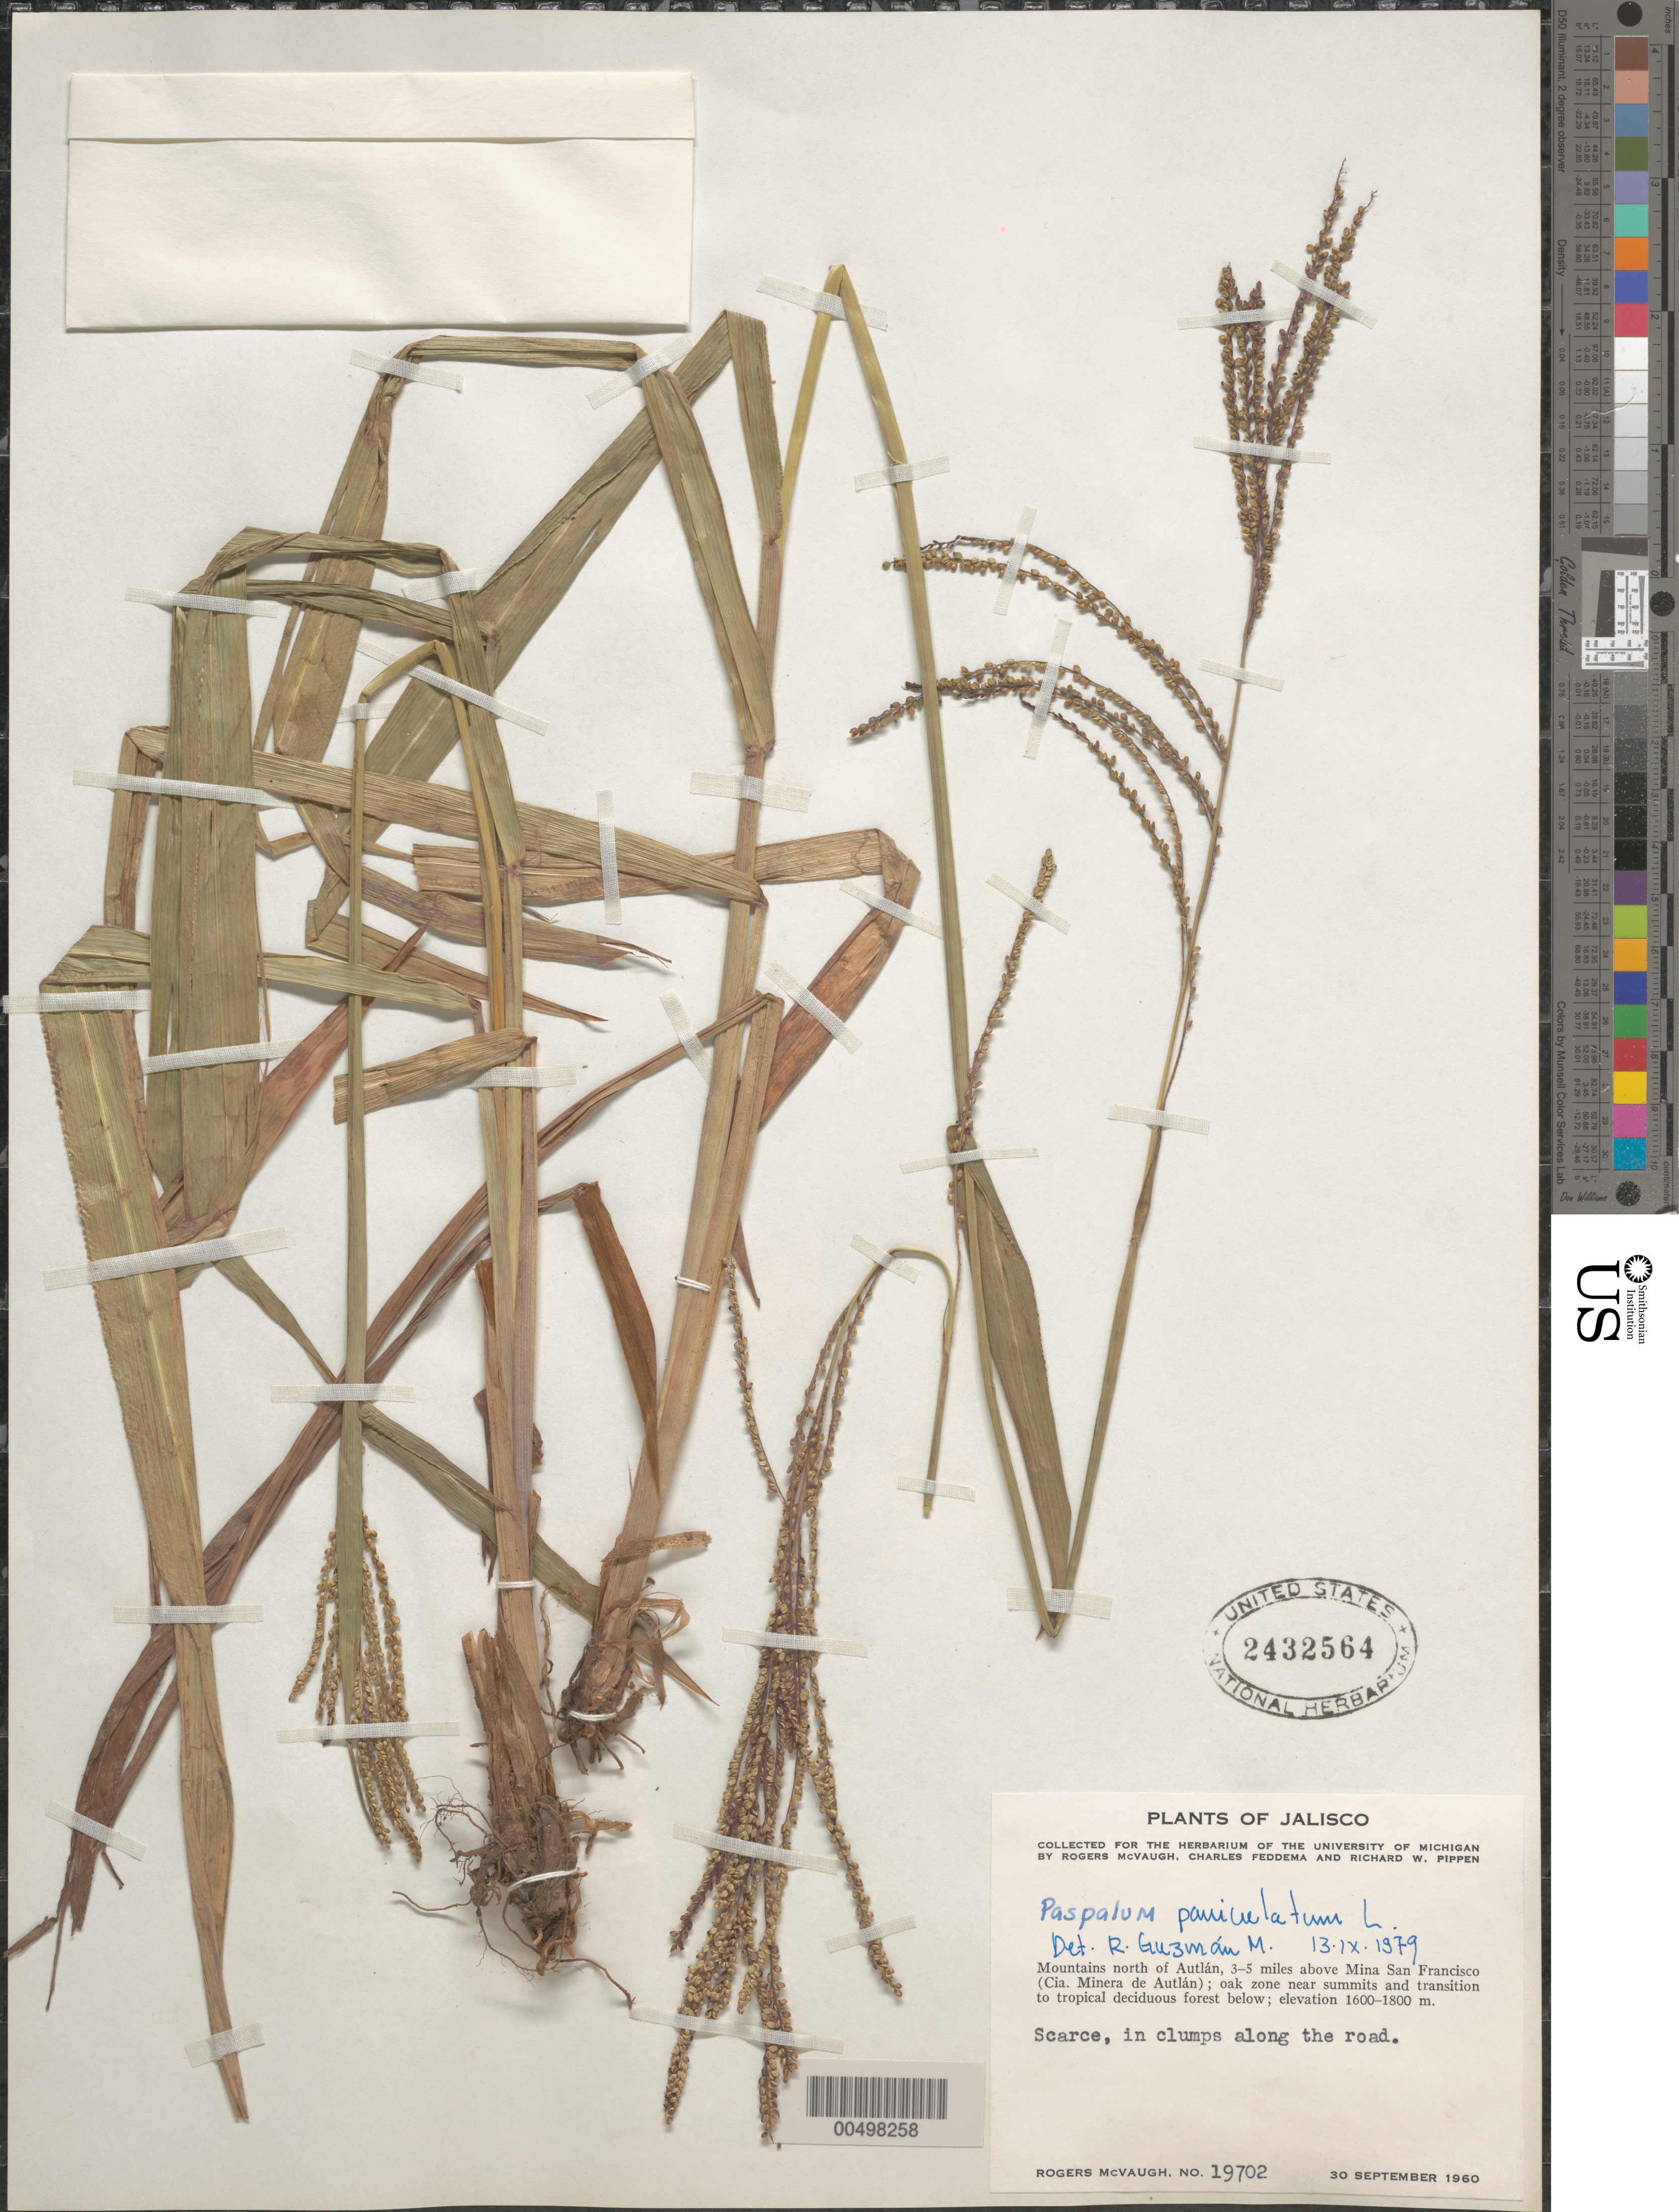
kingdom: Plantae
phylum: Tracheophyta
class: Liliopsida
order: Poales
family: Poaceae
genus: Paspalum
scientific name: Paspalum paniculatum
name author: L.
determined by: Guzm n-M., R.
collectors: R. McVaugh, C. Feddema & R. W. Pippen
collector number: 19702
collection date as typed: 30 Sep 1960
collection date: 1960-09-30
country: Mexico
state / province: Jalisco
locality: Mts N of Autlán, 3-5 mi above Mina San Francisco (Cia. Minera de Autlán)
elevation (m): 1600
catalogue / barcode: US 2432564